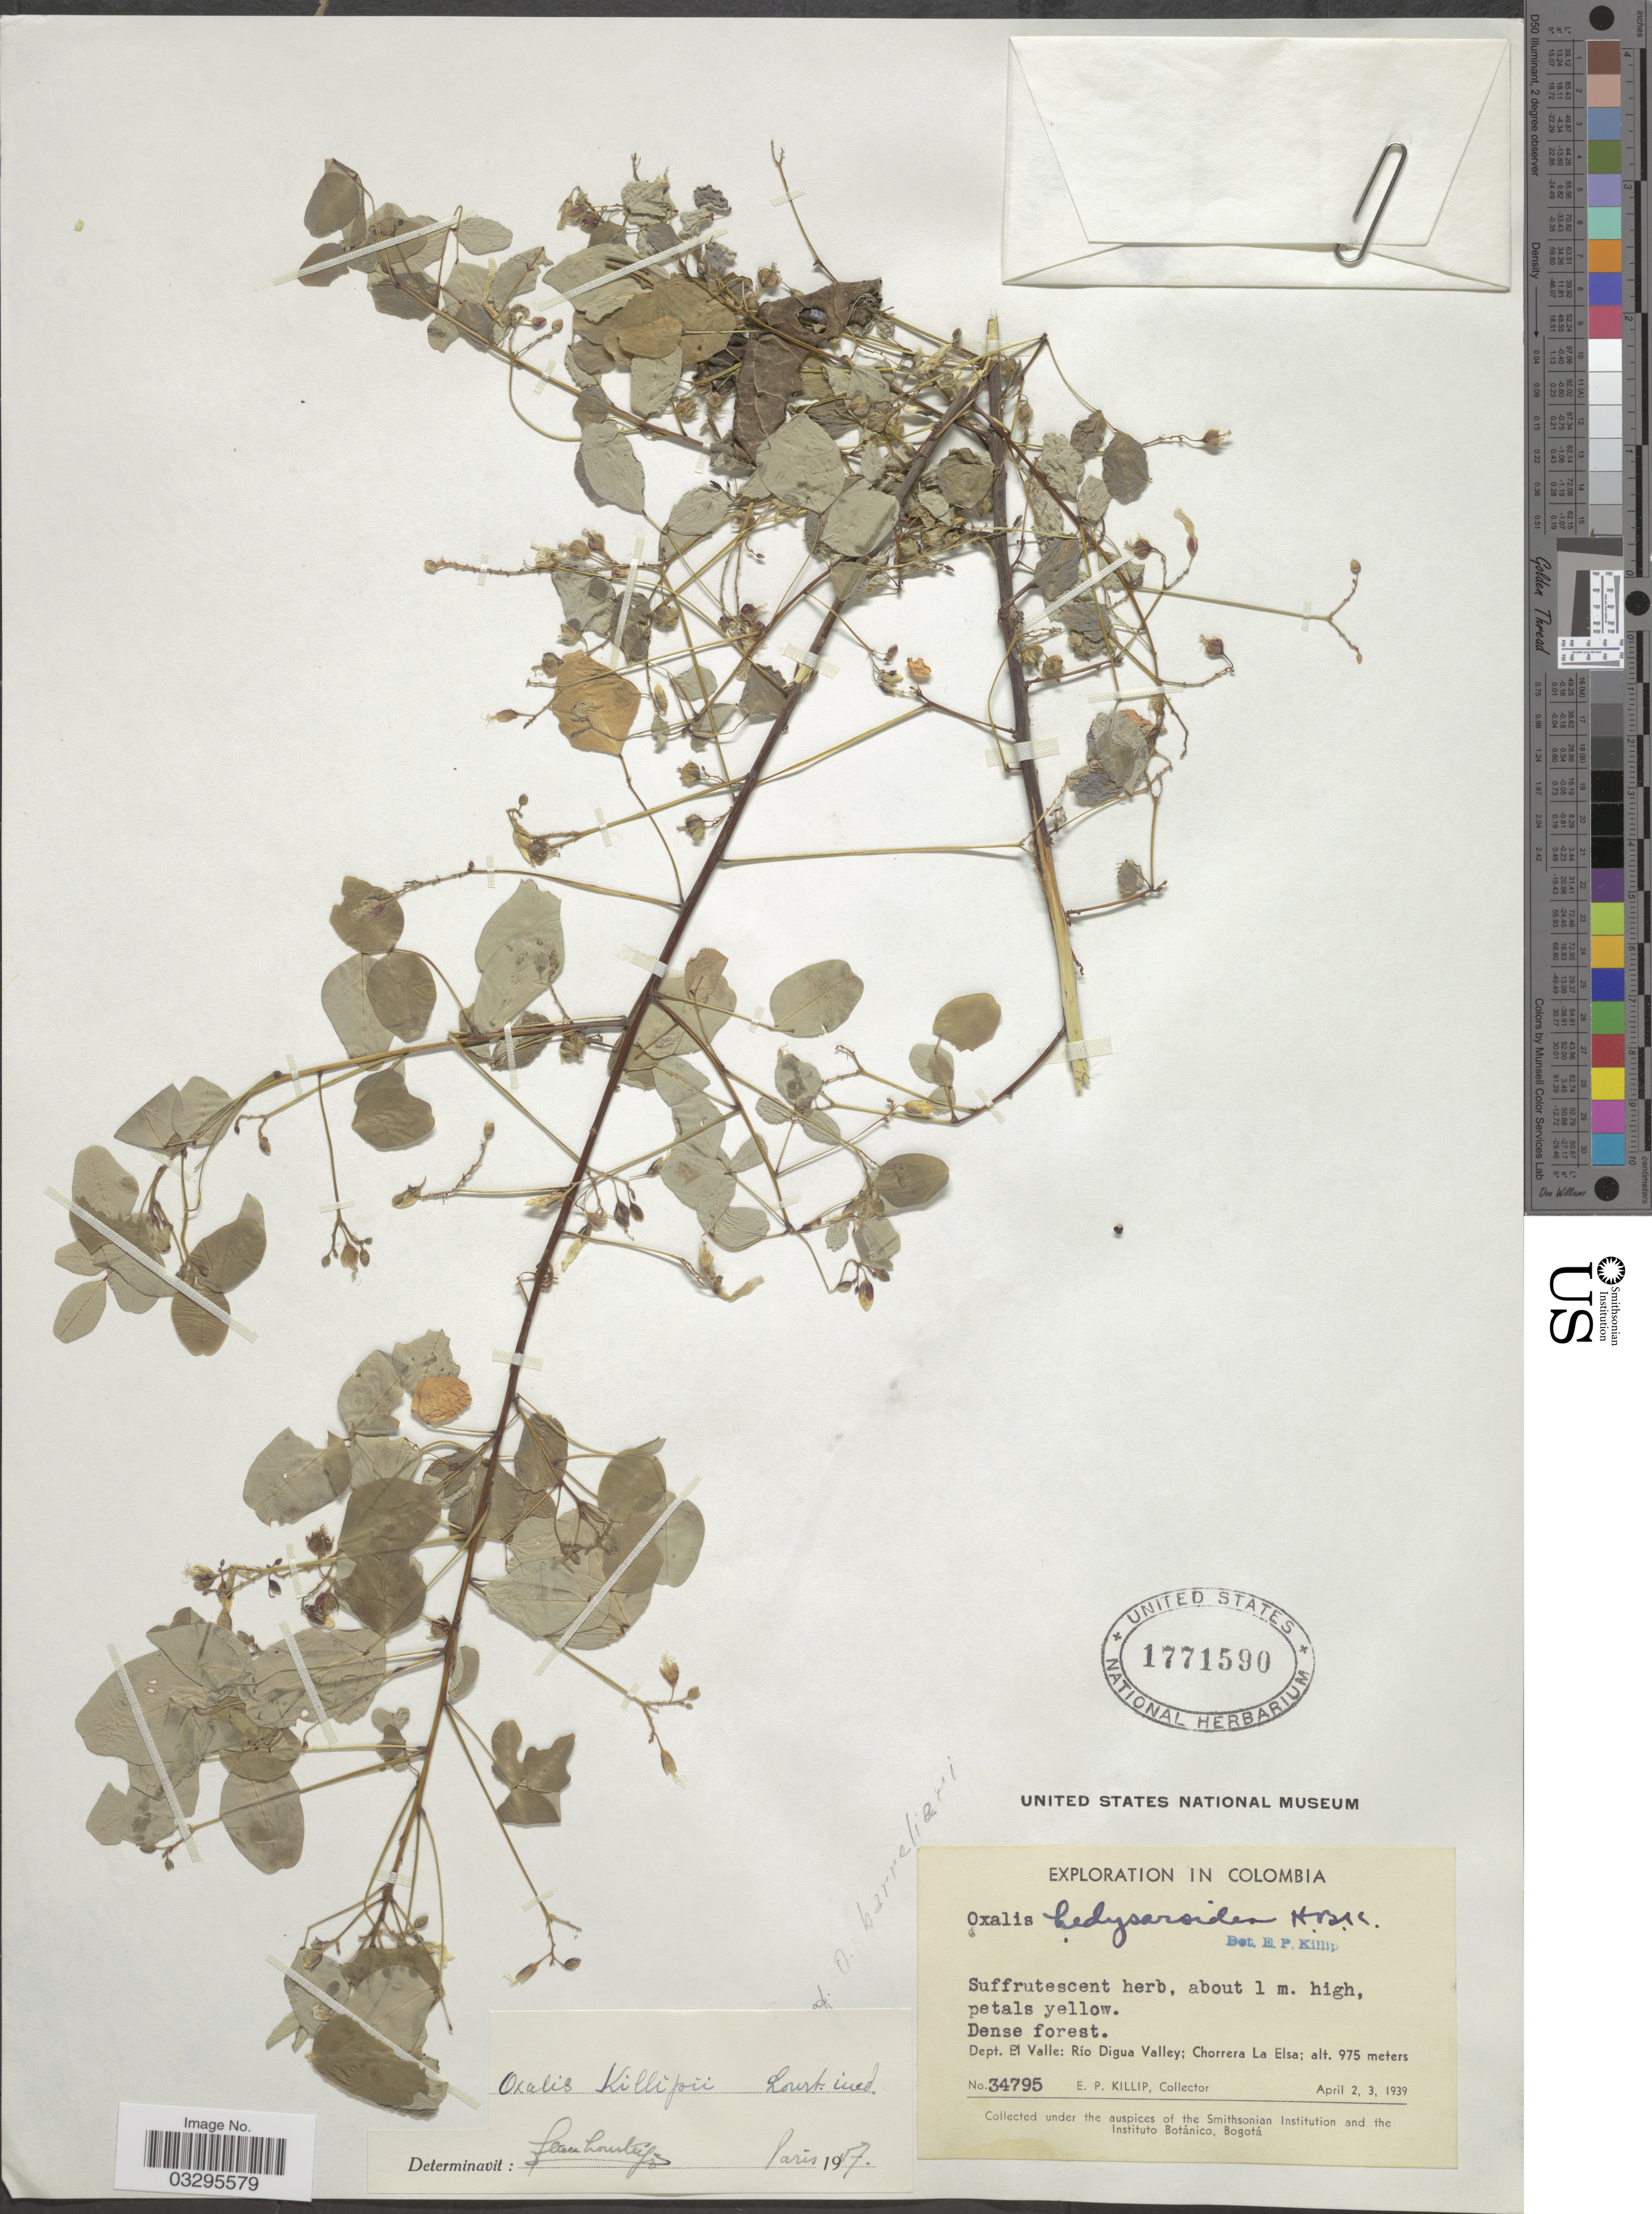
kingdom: Plantae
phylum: Tracheophyta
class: Magnoliopsida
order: Oxalidales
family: Oxalidaceae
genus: Oxalis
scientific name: Oxalis killipii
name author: Lourteig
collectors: E. P. Killip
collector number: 34795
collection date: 1939-04-02/1939-04-03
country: Colombia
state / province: Valle del Cauca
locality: Dept. El Valle: Río Digua Valley; Chorrera La Elsa.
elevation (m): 975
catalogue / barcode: US 1771590